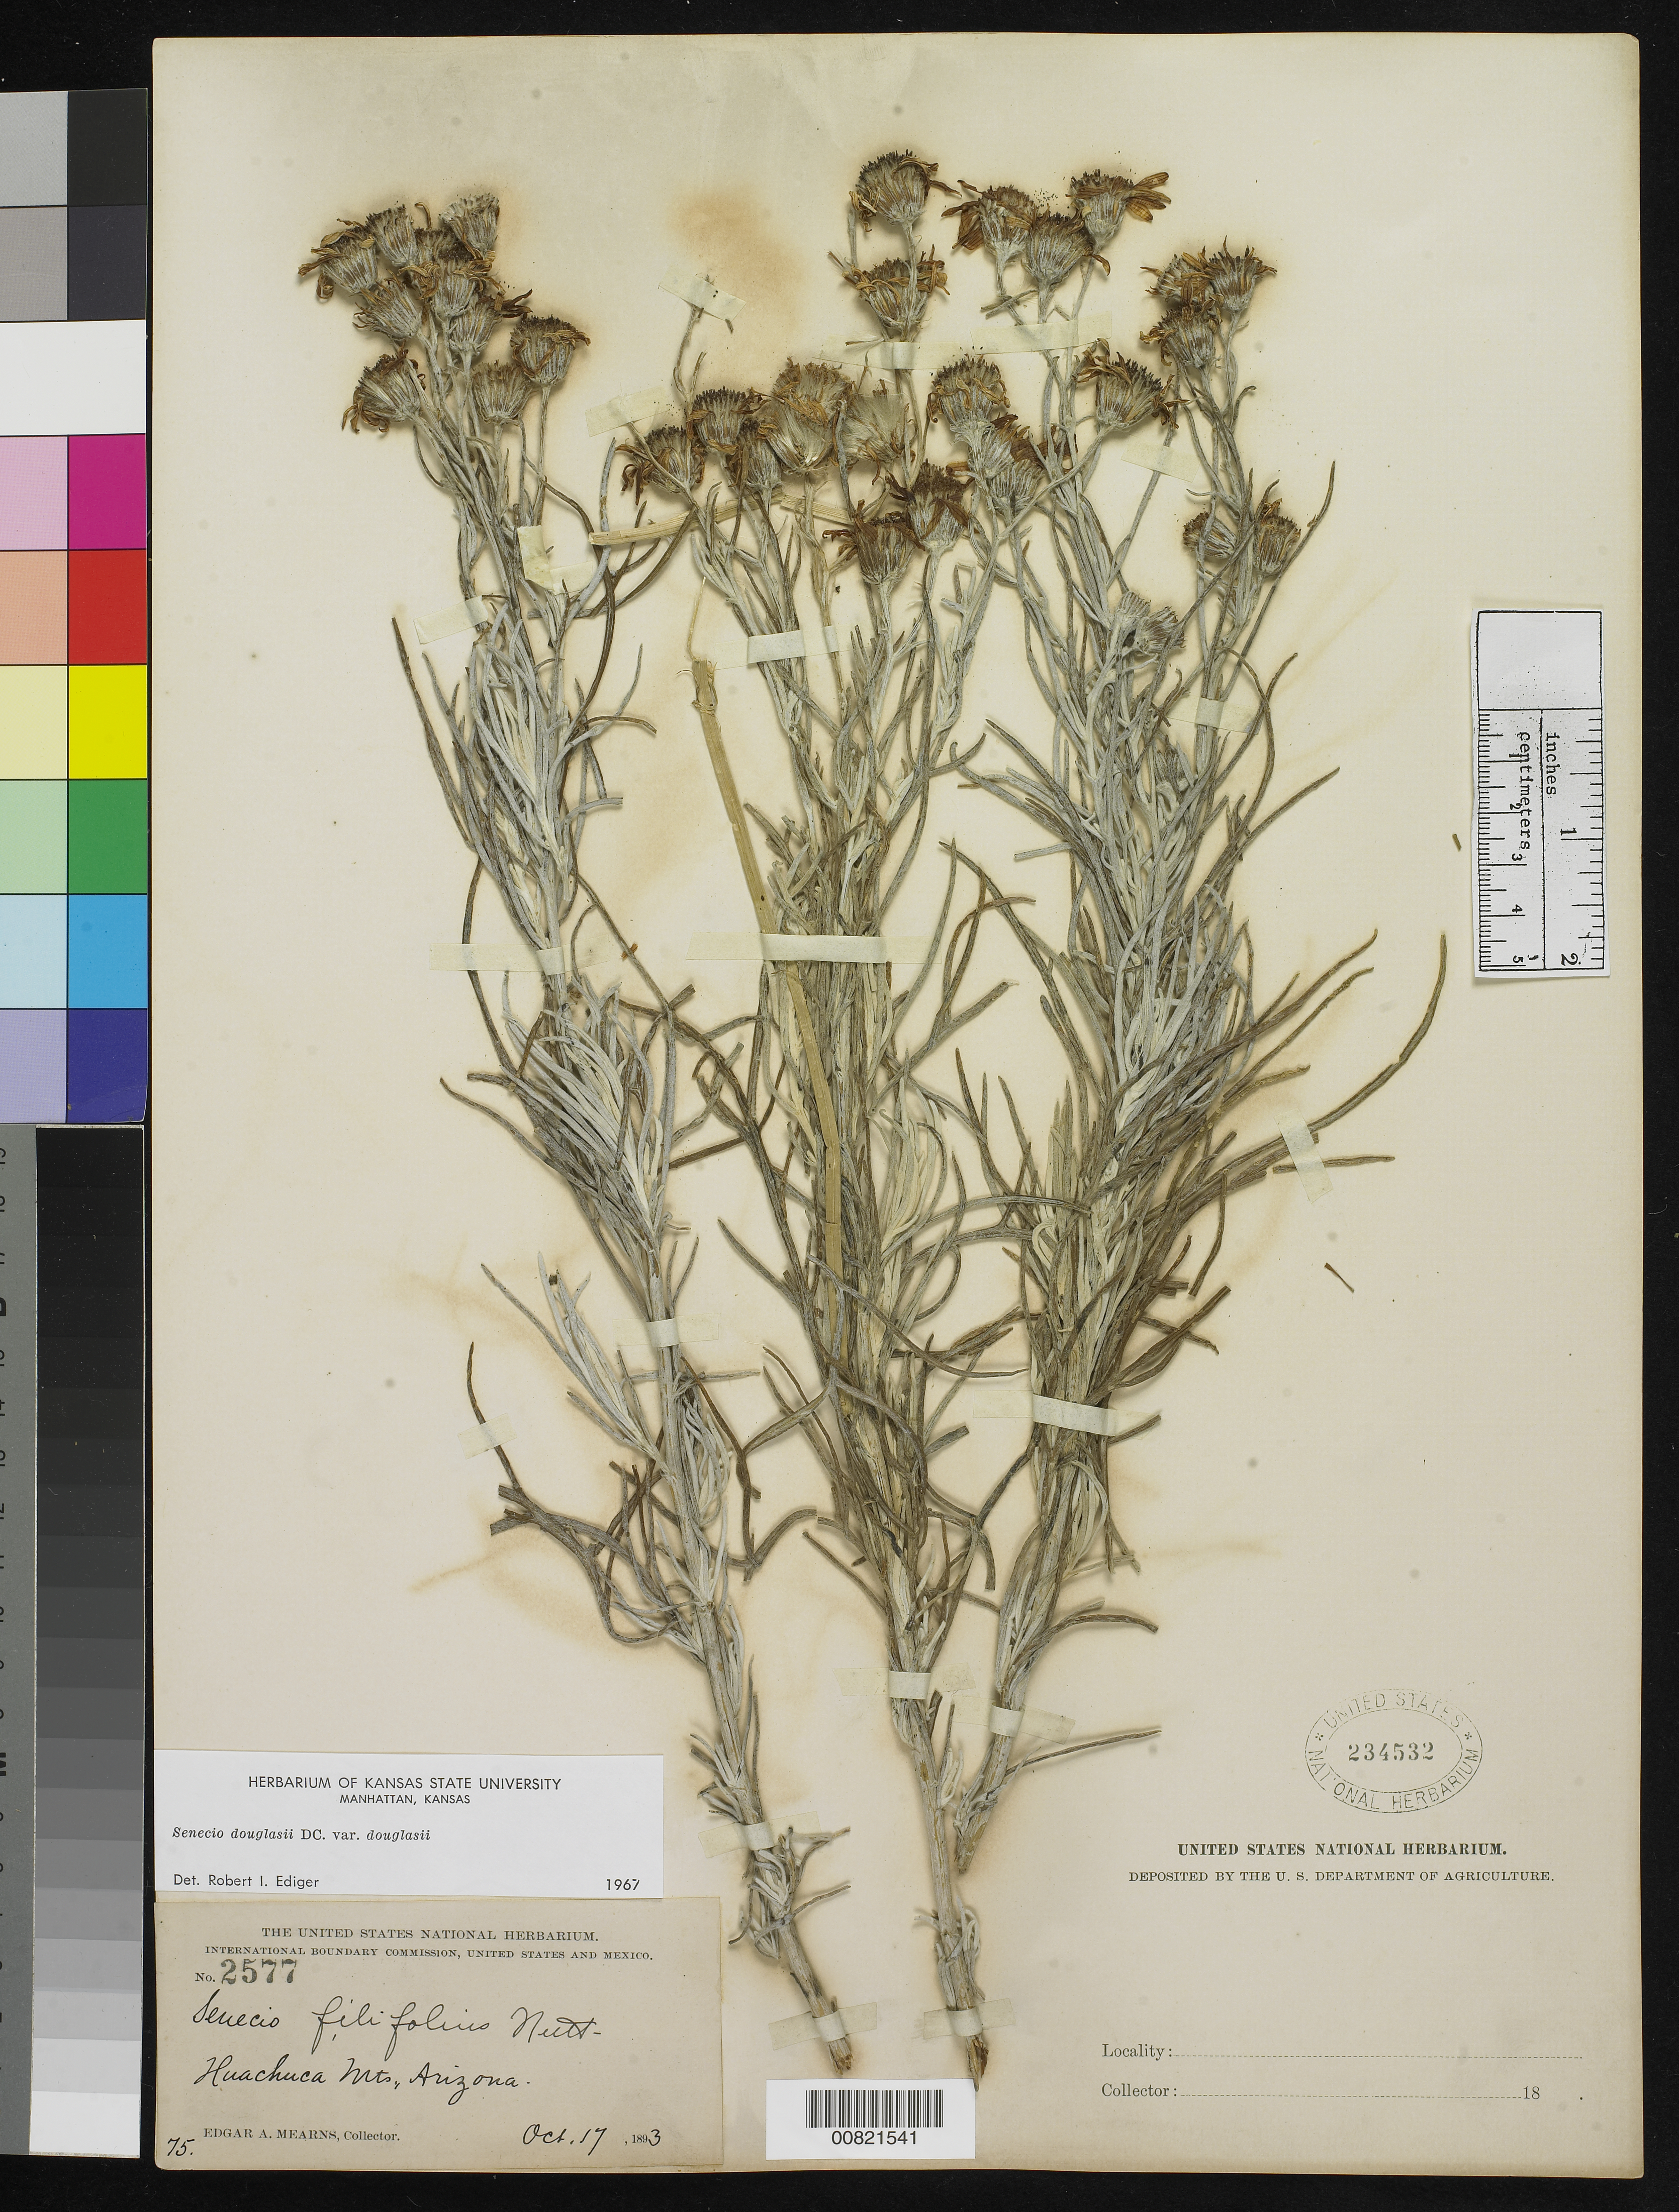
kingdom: Plantae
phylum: Tracheophyta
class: Magnoliopsida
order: Asterales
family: Asteraceae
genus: Senecio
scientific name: Senecio flaccidus var. douglasii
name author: (DC.) B.L. Turner & T.M. Barkley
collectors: E. A. Mearns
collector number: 2577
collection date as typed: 17 Oct 1893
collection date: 1893-10-17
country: United States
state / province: Arizona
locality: Huachuca Mts.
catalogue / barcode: US 234532